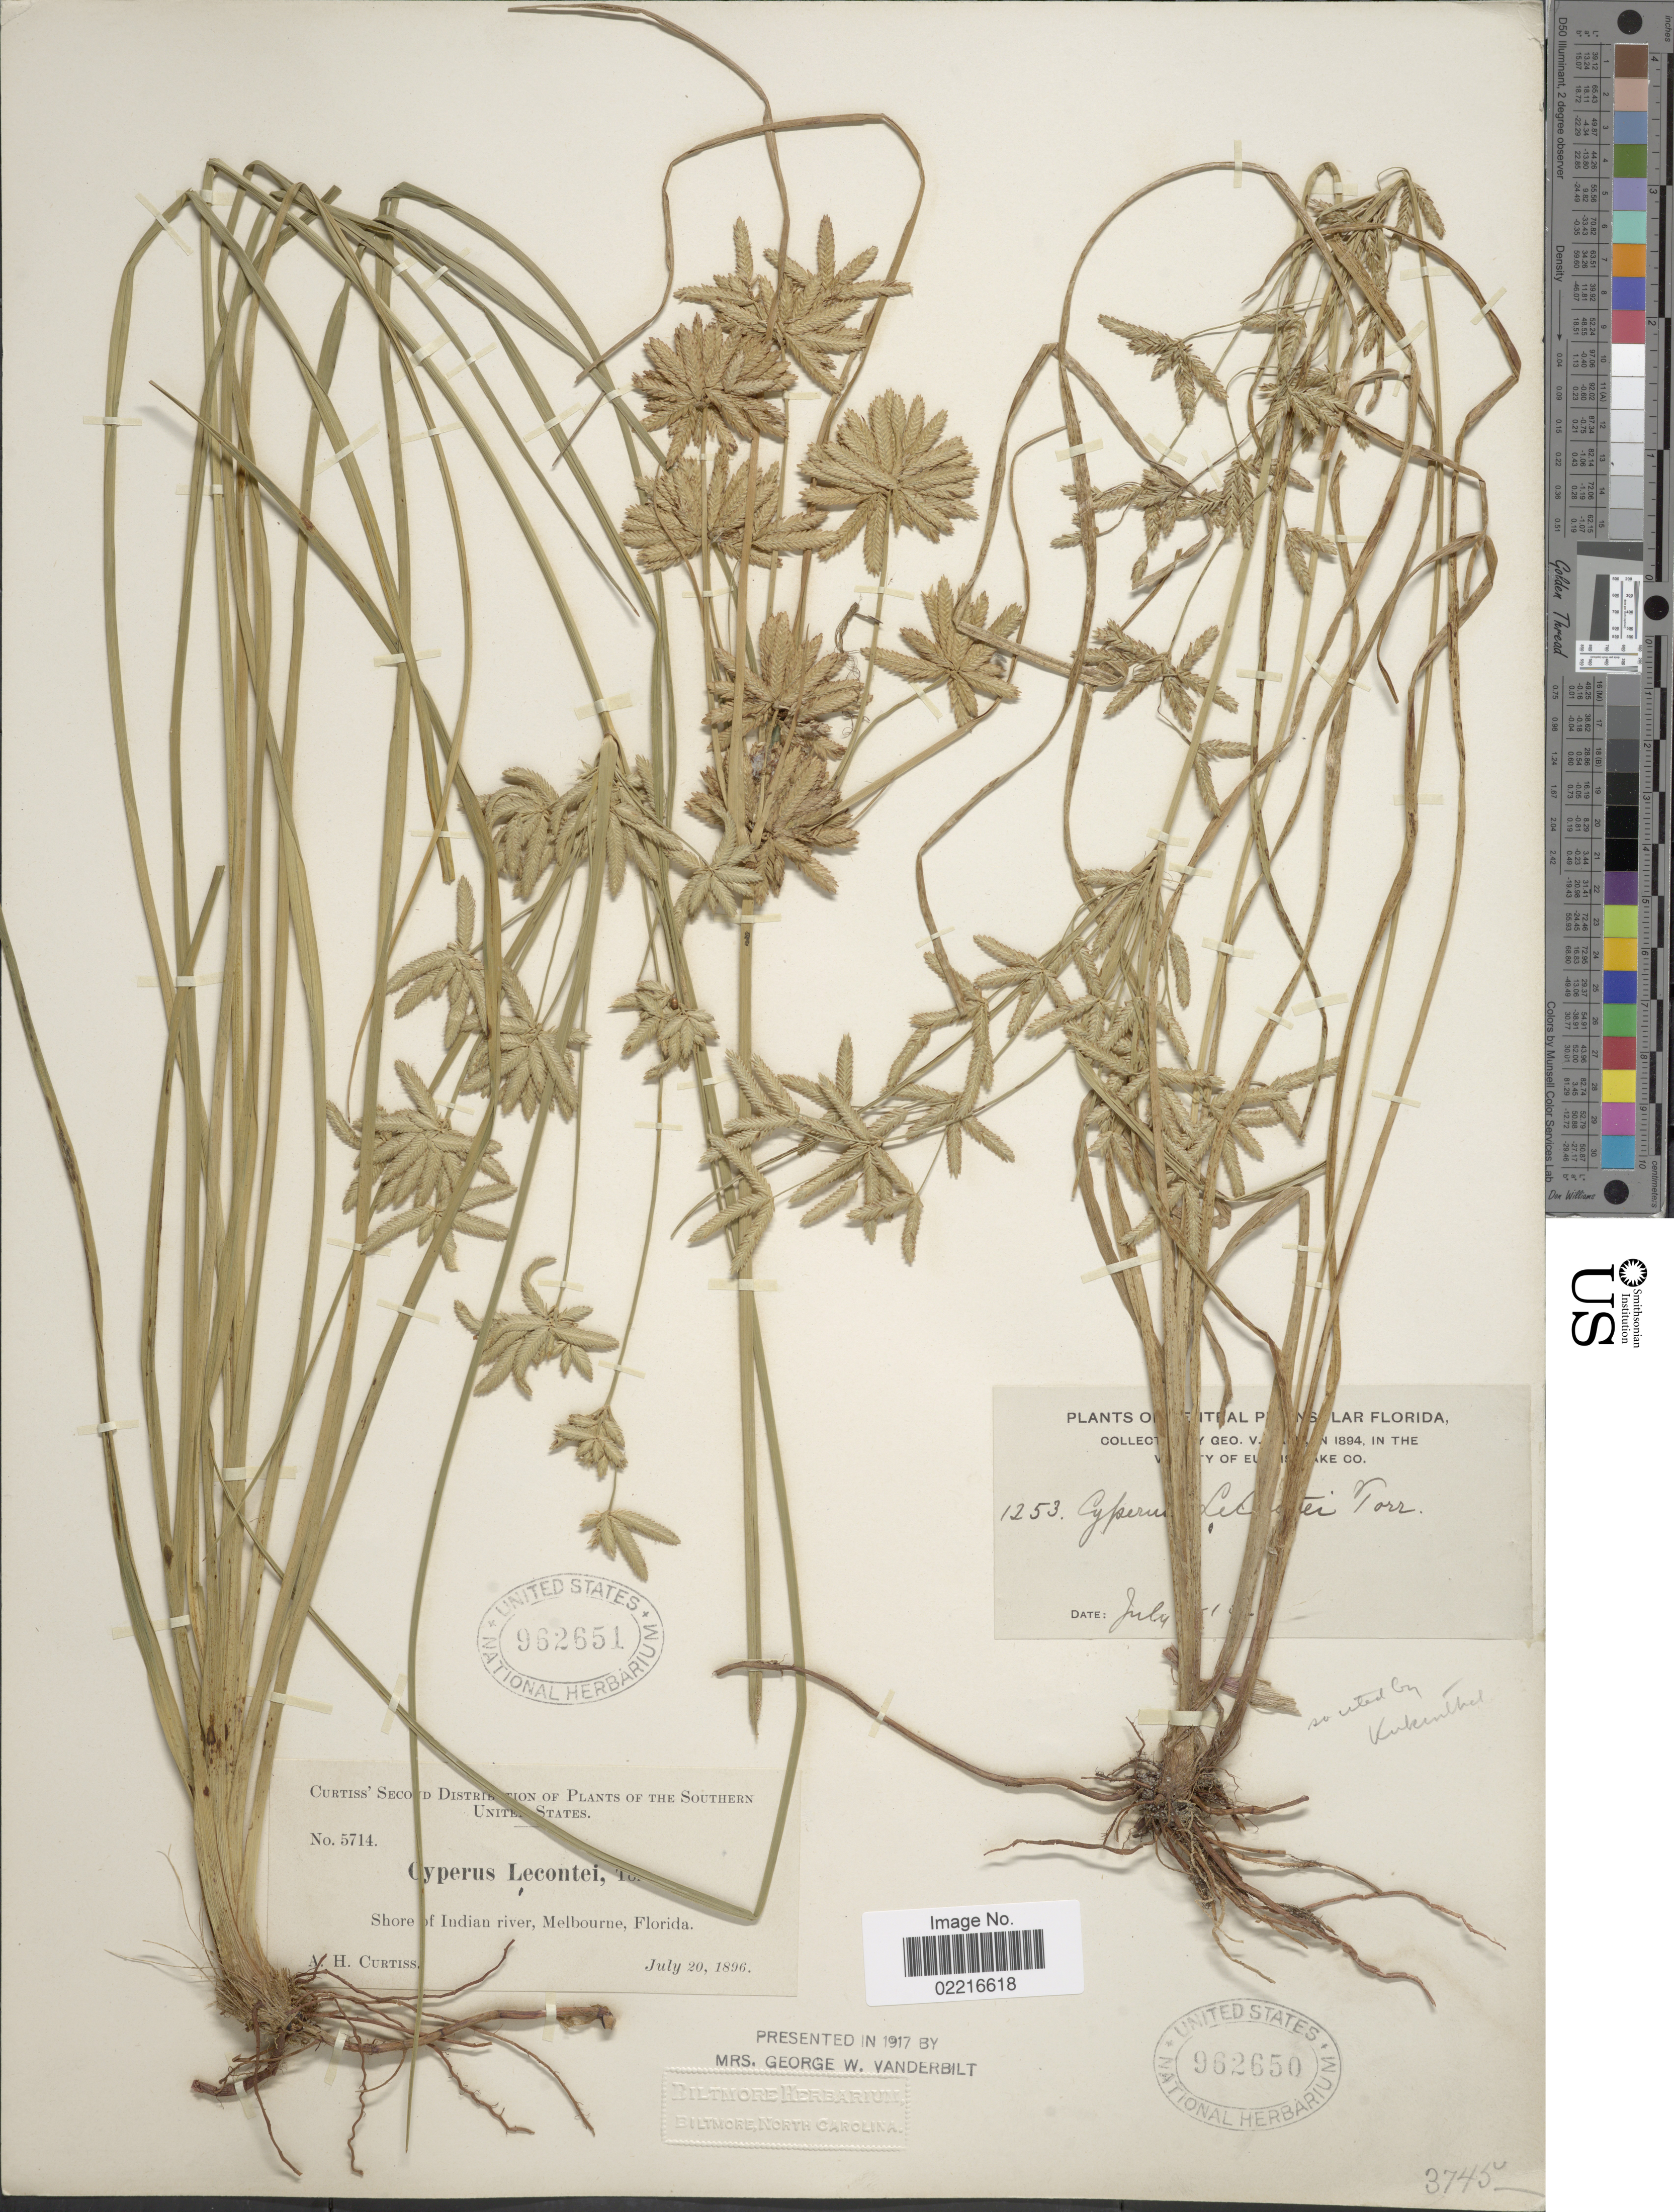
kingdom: Plantae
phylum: Tracheophyta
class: Liliopsida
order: Poales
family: Cyperaceae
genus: Cyperus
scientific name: Cyperus lecontei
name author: Torr. ex Steud.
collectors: A. H. Curtiss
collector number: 5714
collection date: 1896-07-20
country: United States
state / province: Florida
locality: Shore of Indian river, Melbourne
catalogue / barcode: US 962651